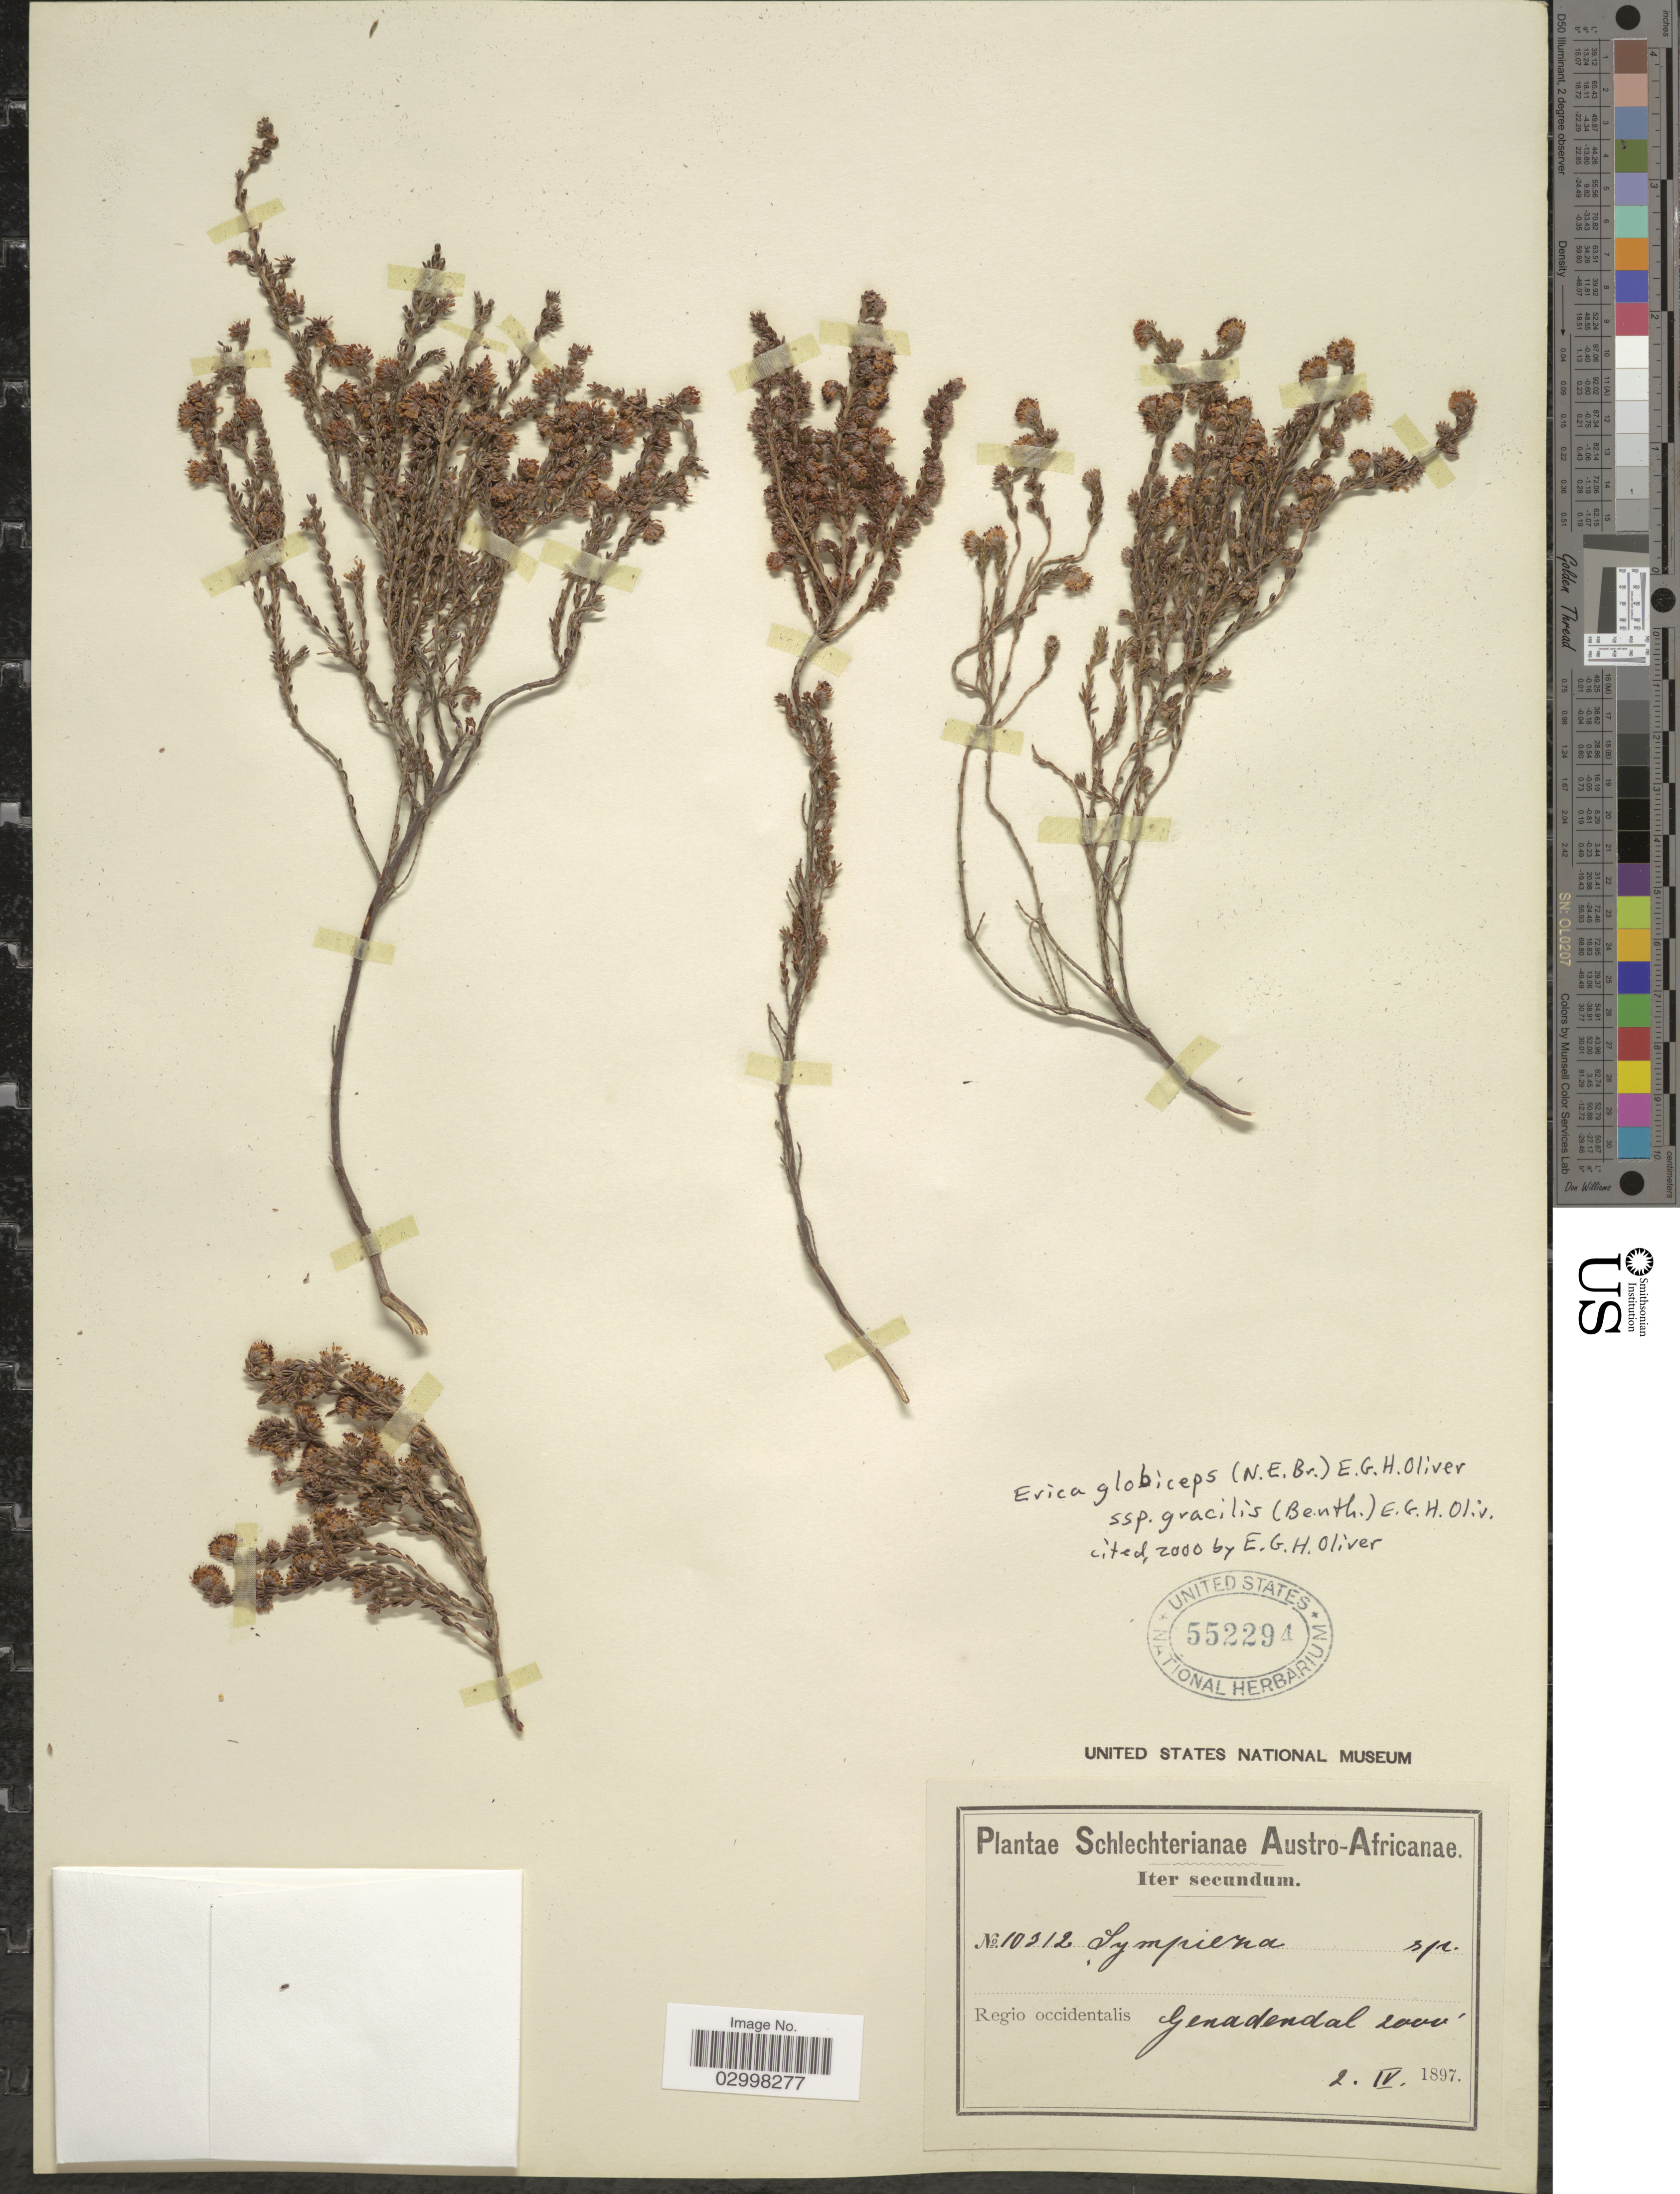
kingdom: Plantae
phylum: Tracheophyta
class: Magnoliopsida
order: Ericales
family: Ericaceae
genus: Erica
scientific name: Erica globiceps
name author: (N.E. Br.) E.G.H. Oliv.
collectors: Schlechter, --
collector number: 10312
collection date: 1897-04-02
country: South Africa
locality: Austro-Africanae. Regio occidentalis Genadendal.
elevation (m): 610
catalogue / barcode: US 552294